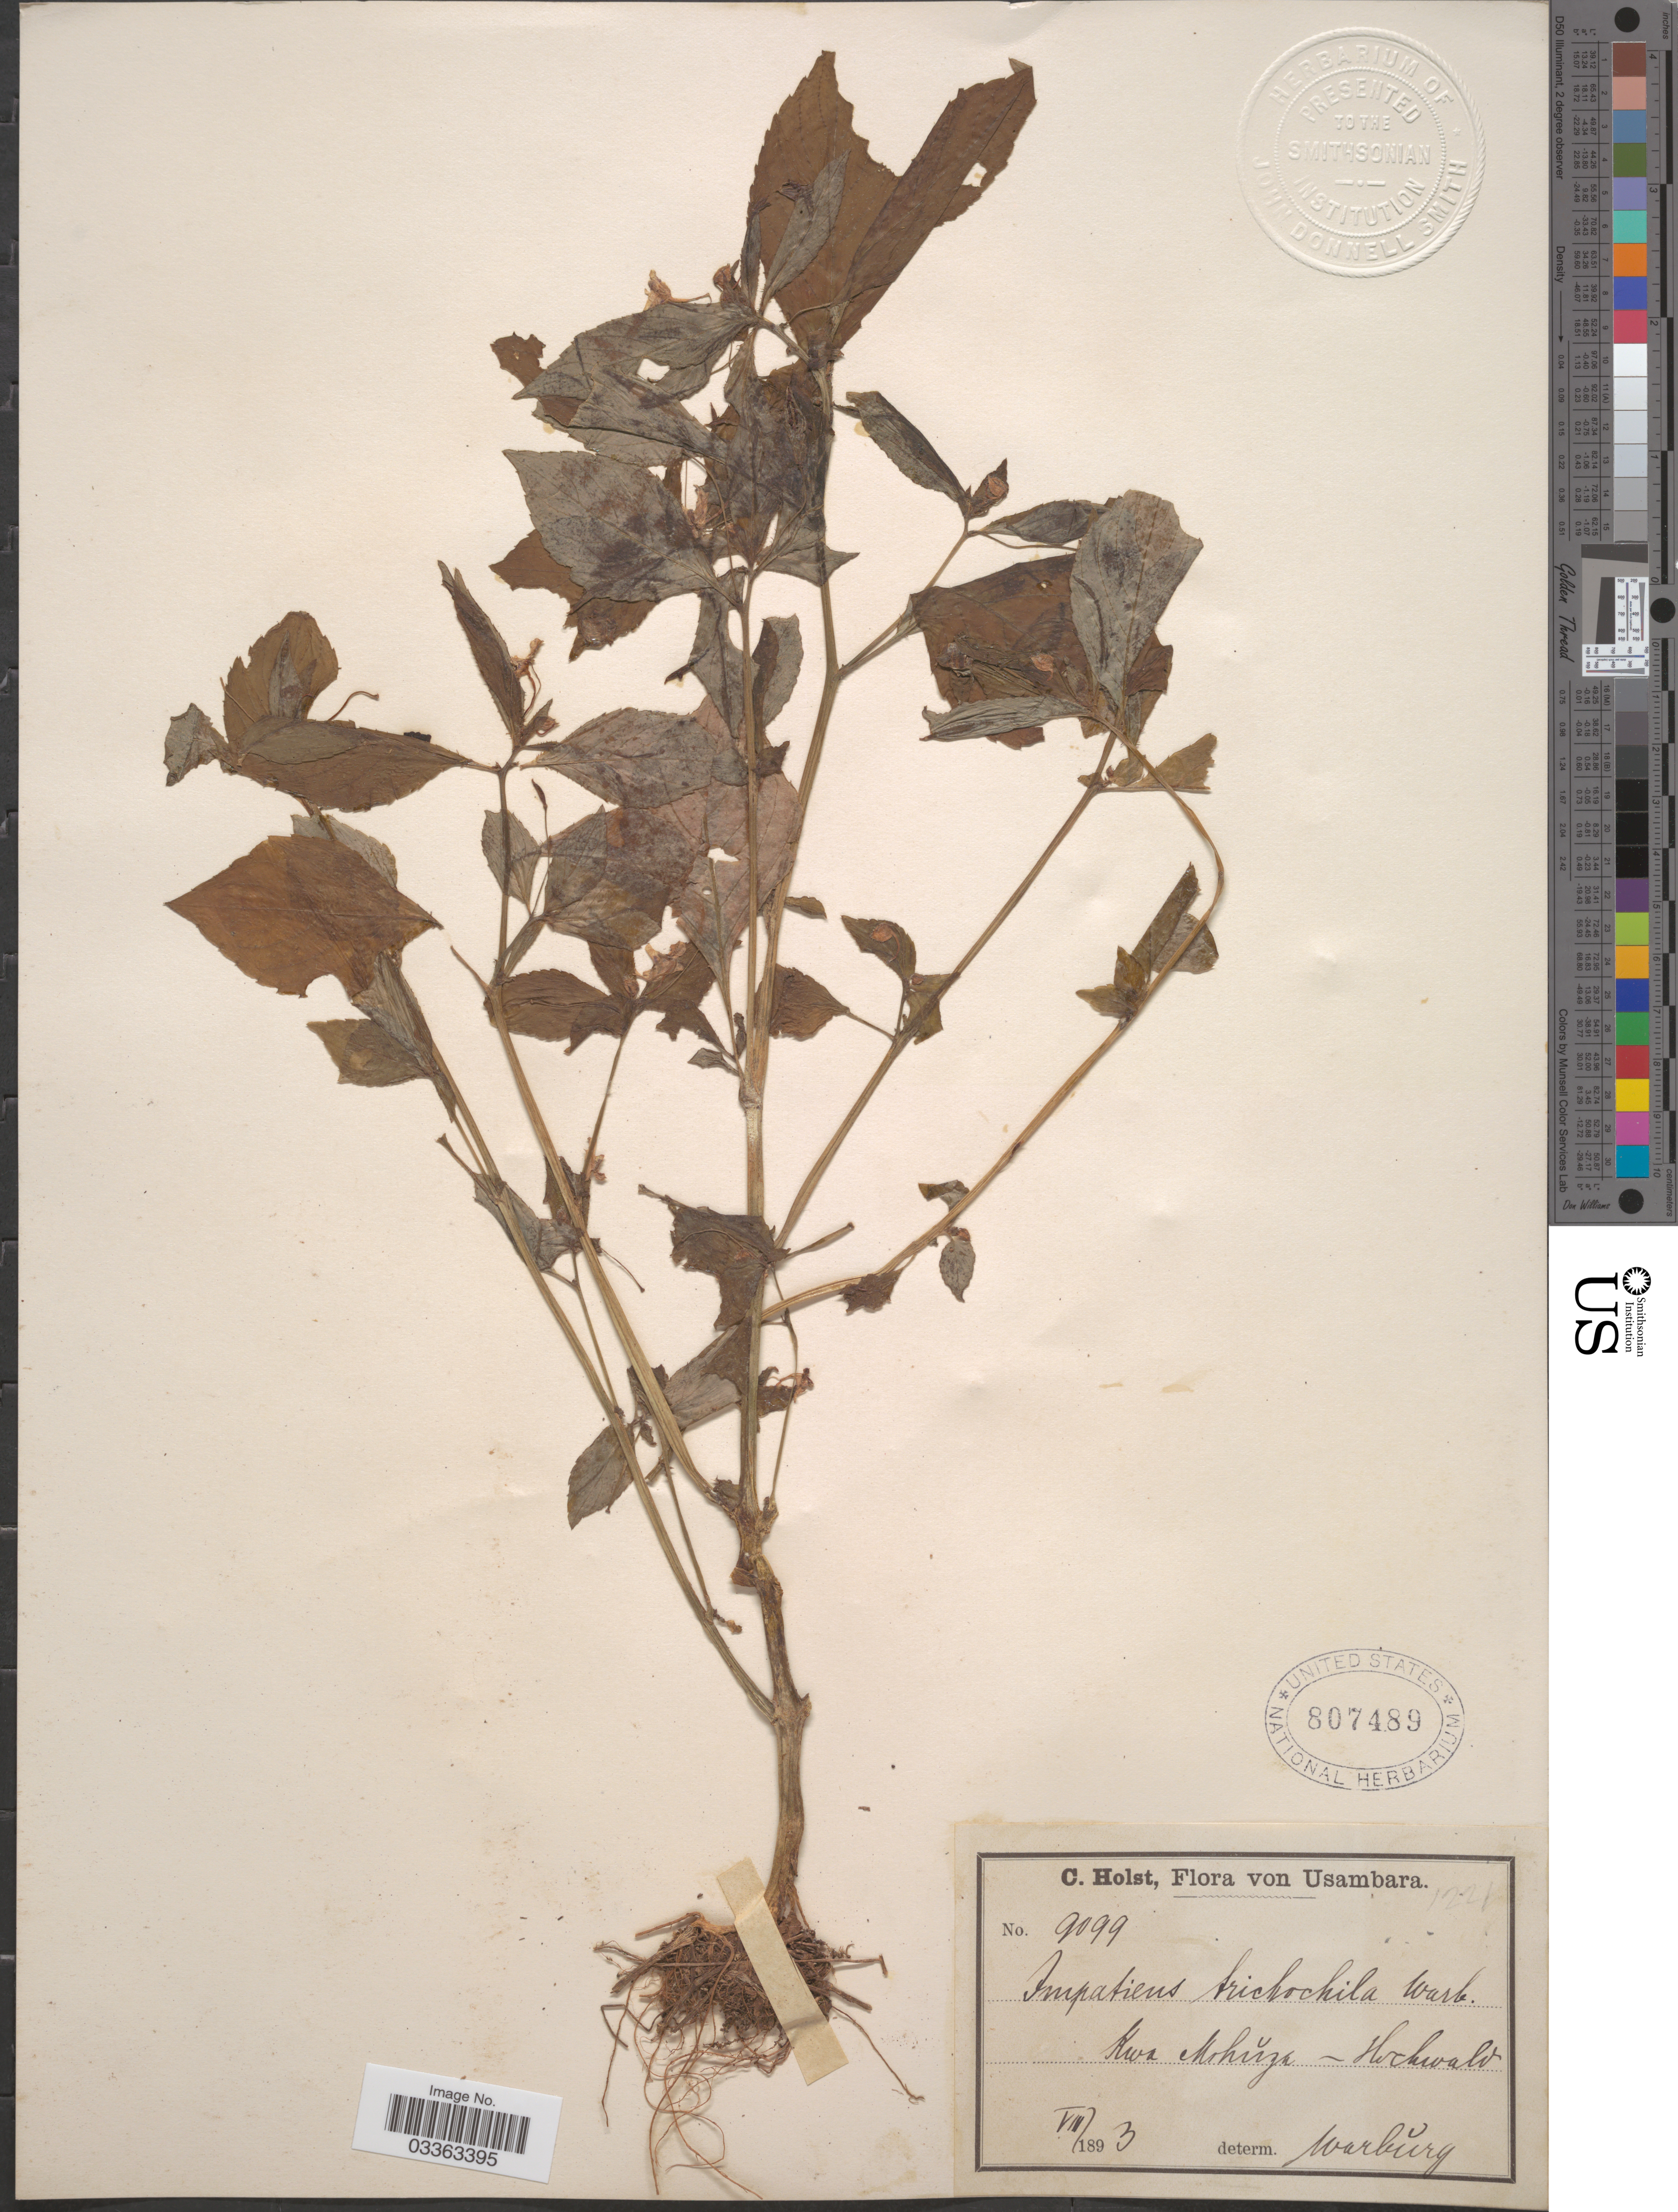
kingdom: Plantae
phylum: Tracheophyta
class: Magnoliopsida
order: Ericales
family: Balsaminaceae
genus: Impatiens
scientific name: Impatiens trichochila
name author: Warb.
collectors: C. H. Holst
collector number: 9099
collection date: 1893-08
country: Tanzania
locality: Usambara, kwa Mshŭza - Hochwald.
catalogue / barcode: US 807489